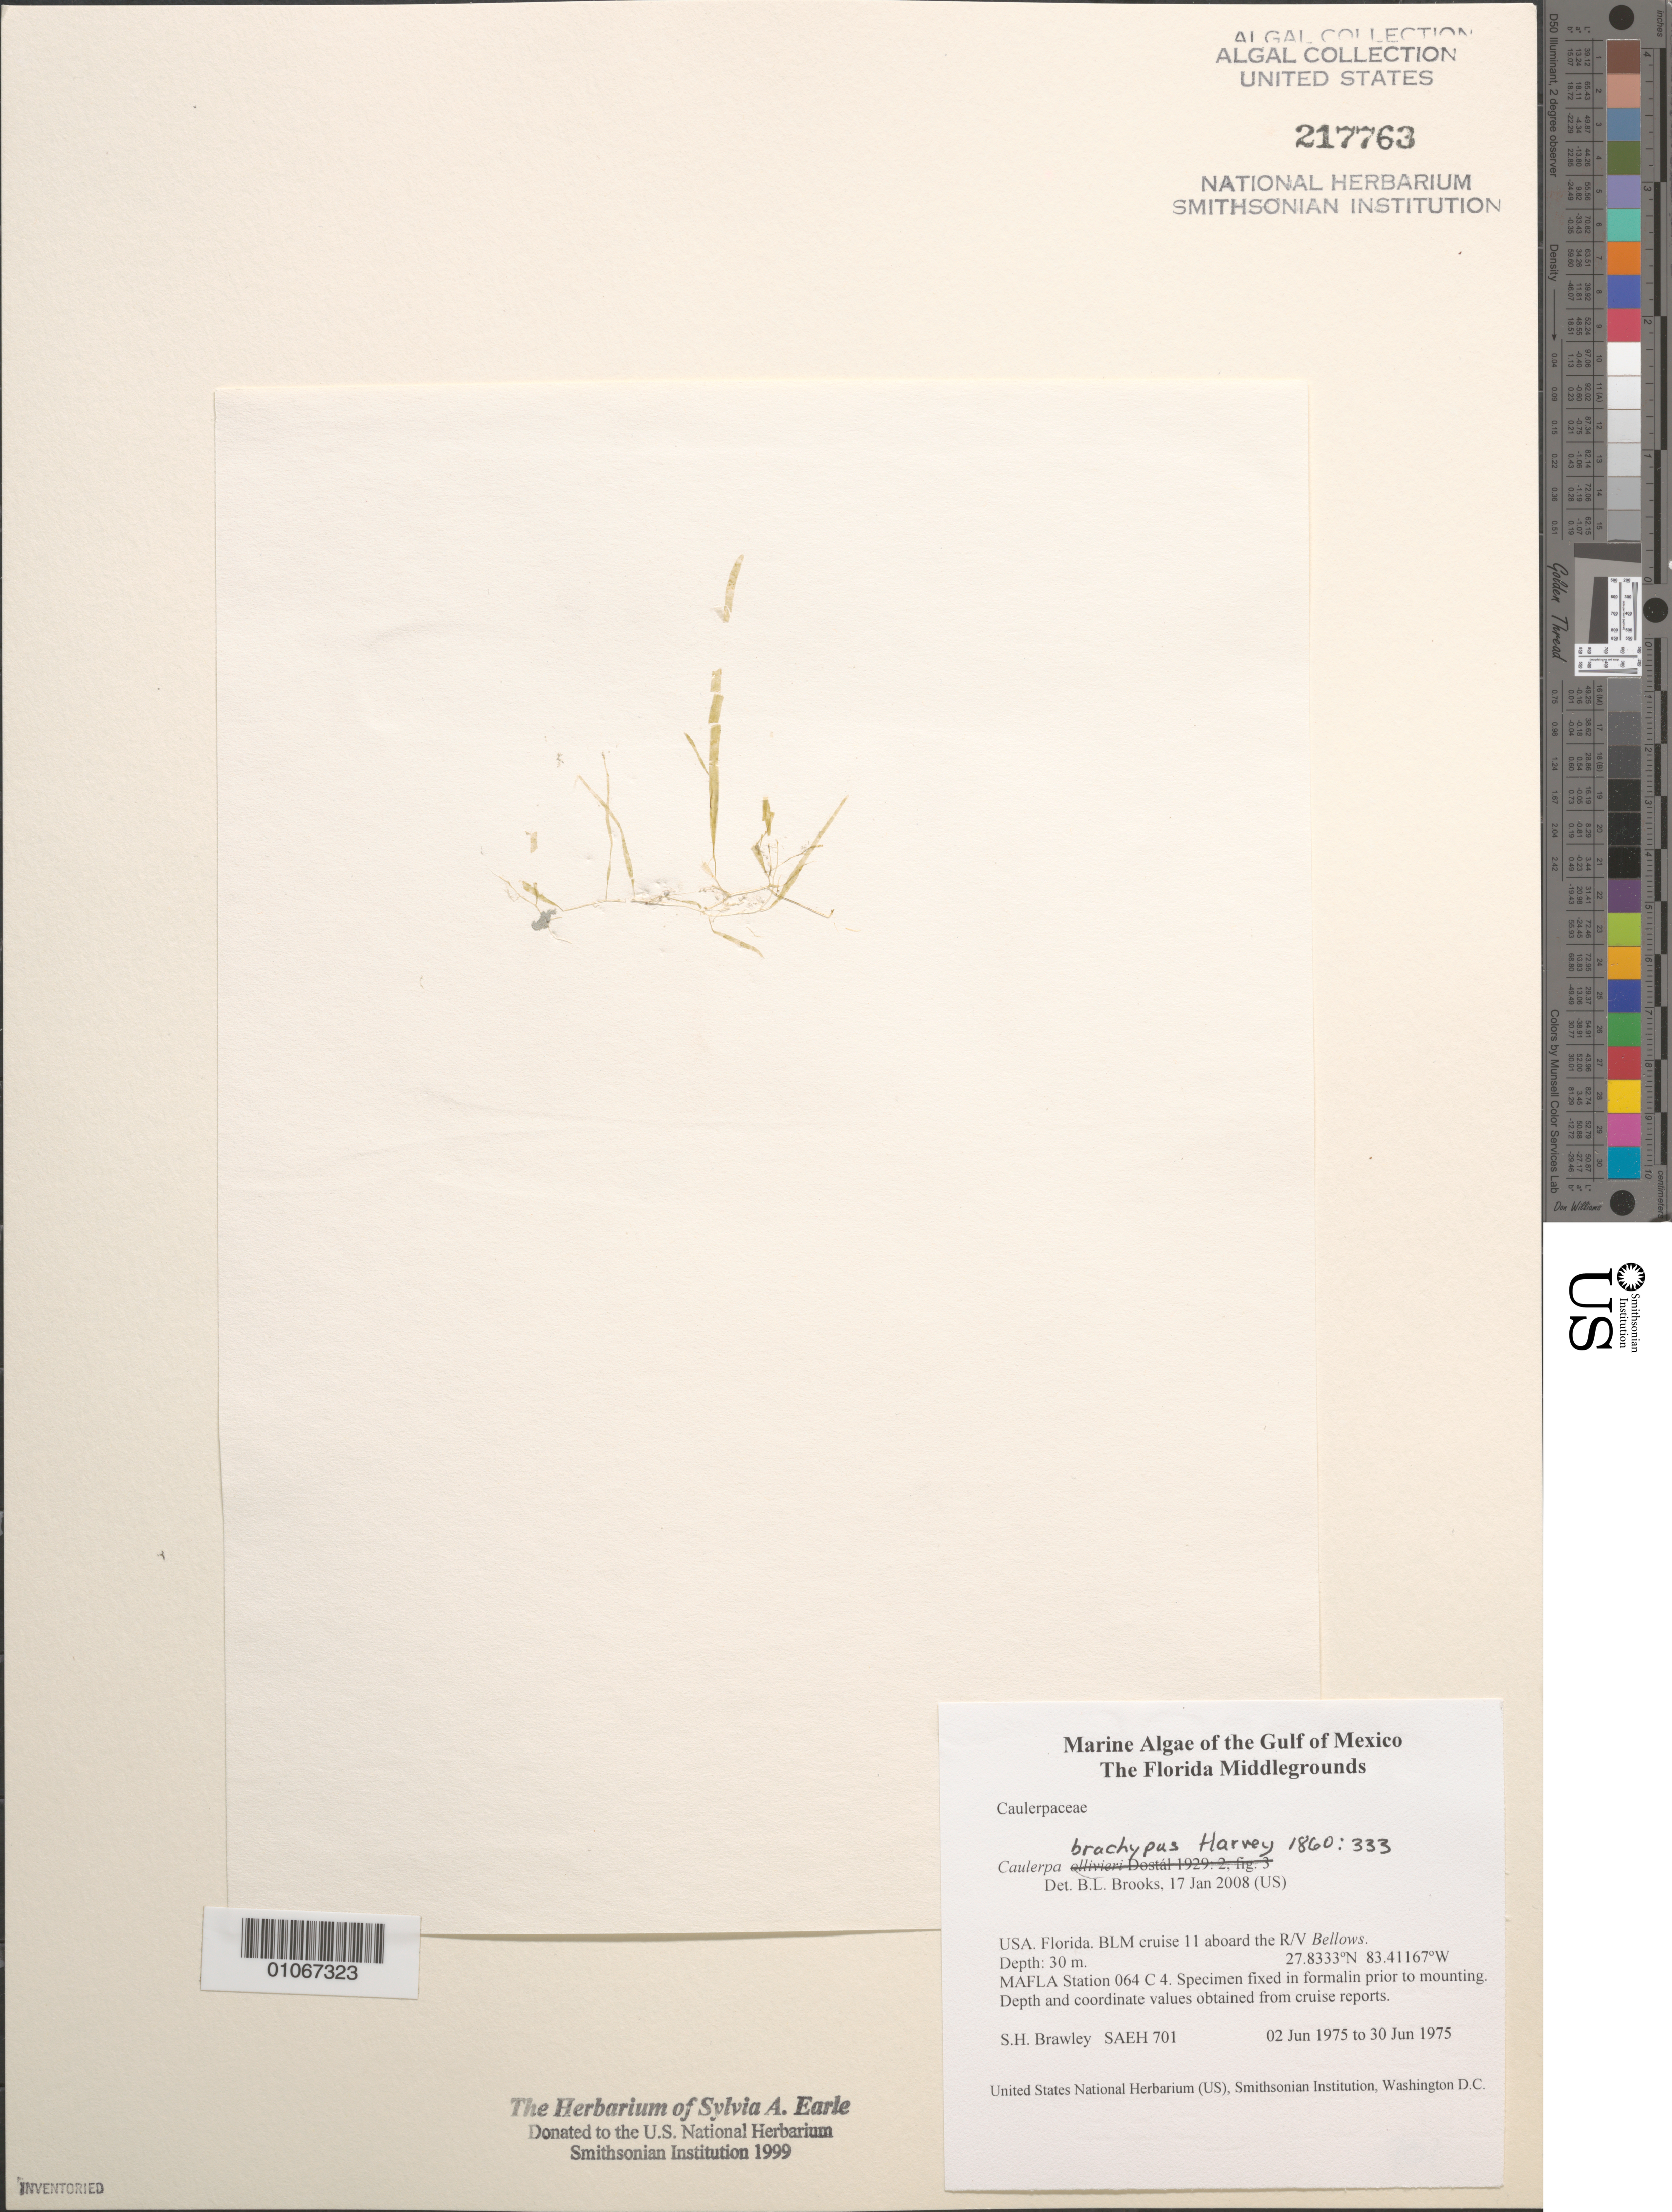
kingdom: Plantae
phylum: Chlorophyta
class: Ulvophyceae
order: Bryopsidales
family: Caulerpaceae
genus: Caulerpa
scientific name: Caulerpa brachypus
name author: Harv.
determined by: Brooks, B. L., (BOT), Smithsonian Institution - National Museum of Natural History (UNITED STATES)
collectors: S. Brawley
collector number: SAEH 701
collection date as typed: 02 Jun 1975 to 30 Jun 1975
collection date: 1975-06-02/1975-06-30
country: United States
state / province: Florida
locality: Gulf of Mexico, Florida Middle Grounds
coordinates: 27.8333 N, 83.41167 W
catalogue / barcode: US 217763